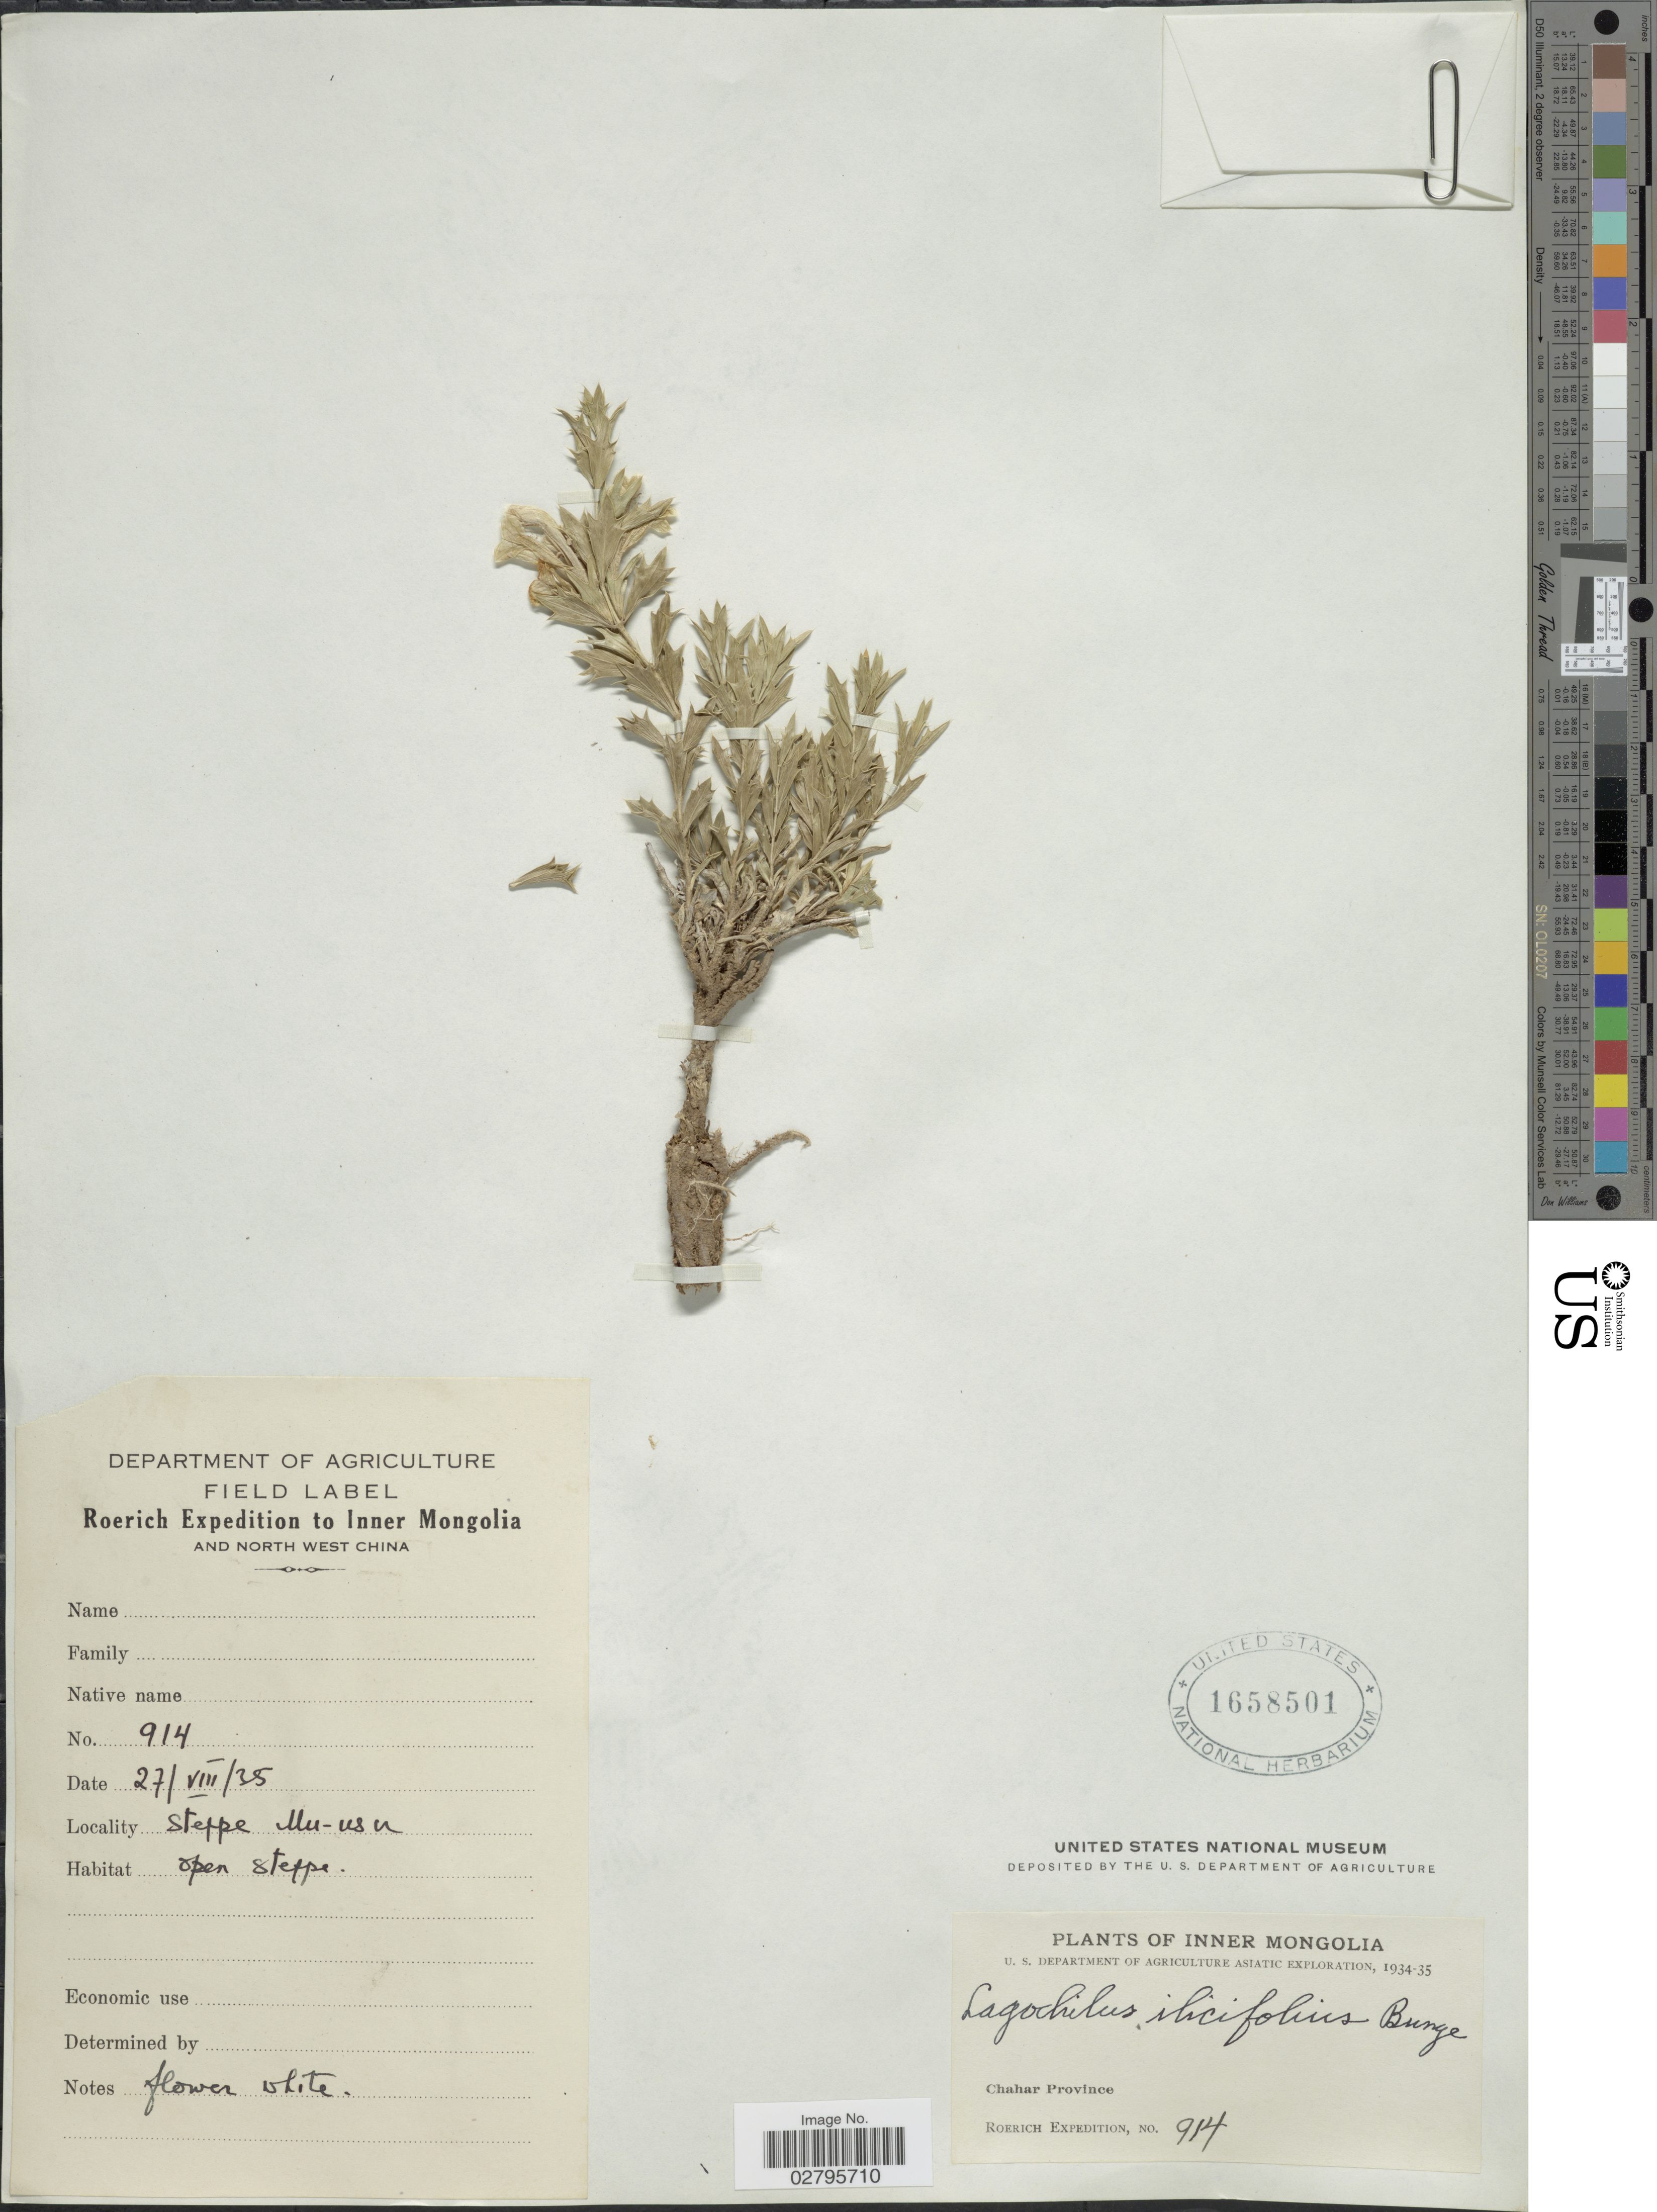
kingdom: Plantae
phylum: Tracheophyta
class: Magnoliopsida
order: Lamiales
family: Lamiaceae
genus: Lagochilus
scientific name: Lagochilus ilicifolius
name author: Bunge ex Benth.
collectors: Roerich Expedition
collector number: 914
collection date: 1935-08-27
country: China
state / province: Nei Monggol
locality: Inner Mongolia and North West China, Chahar Province, Steppe Mu-usu.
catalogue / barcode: US 1658501